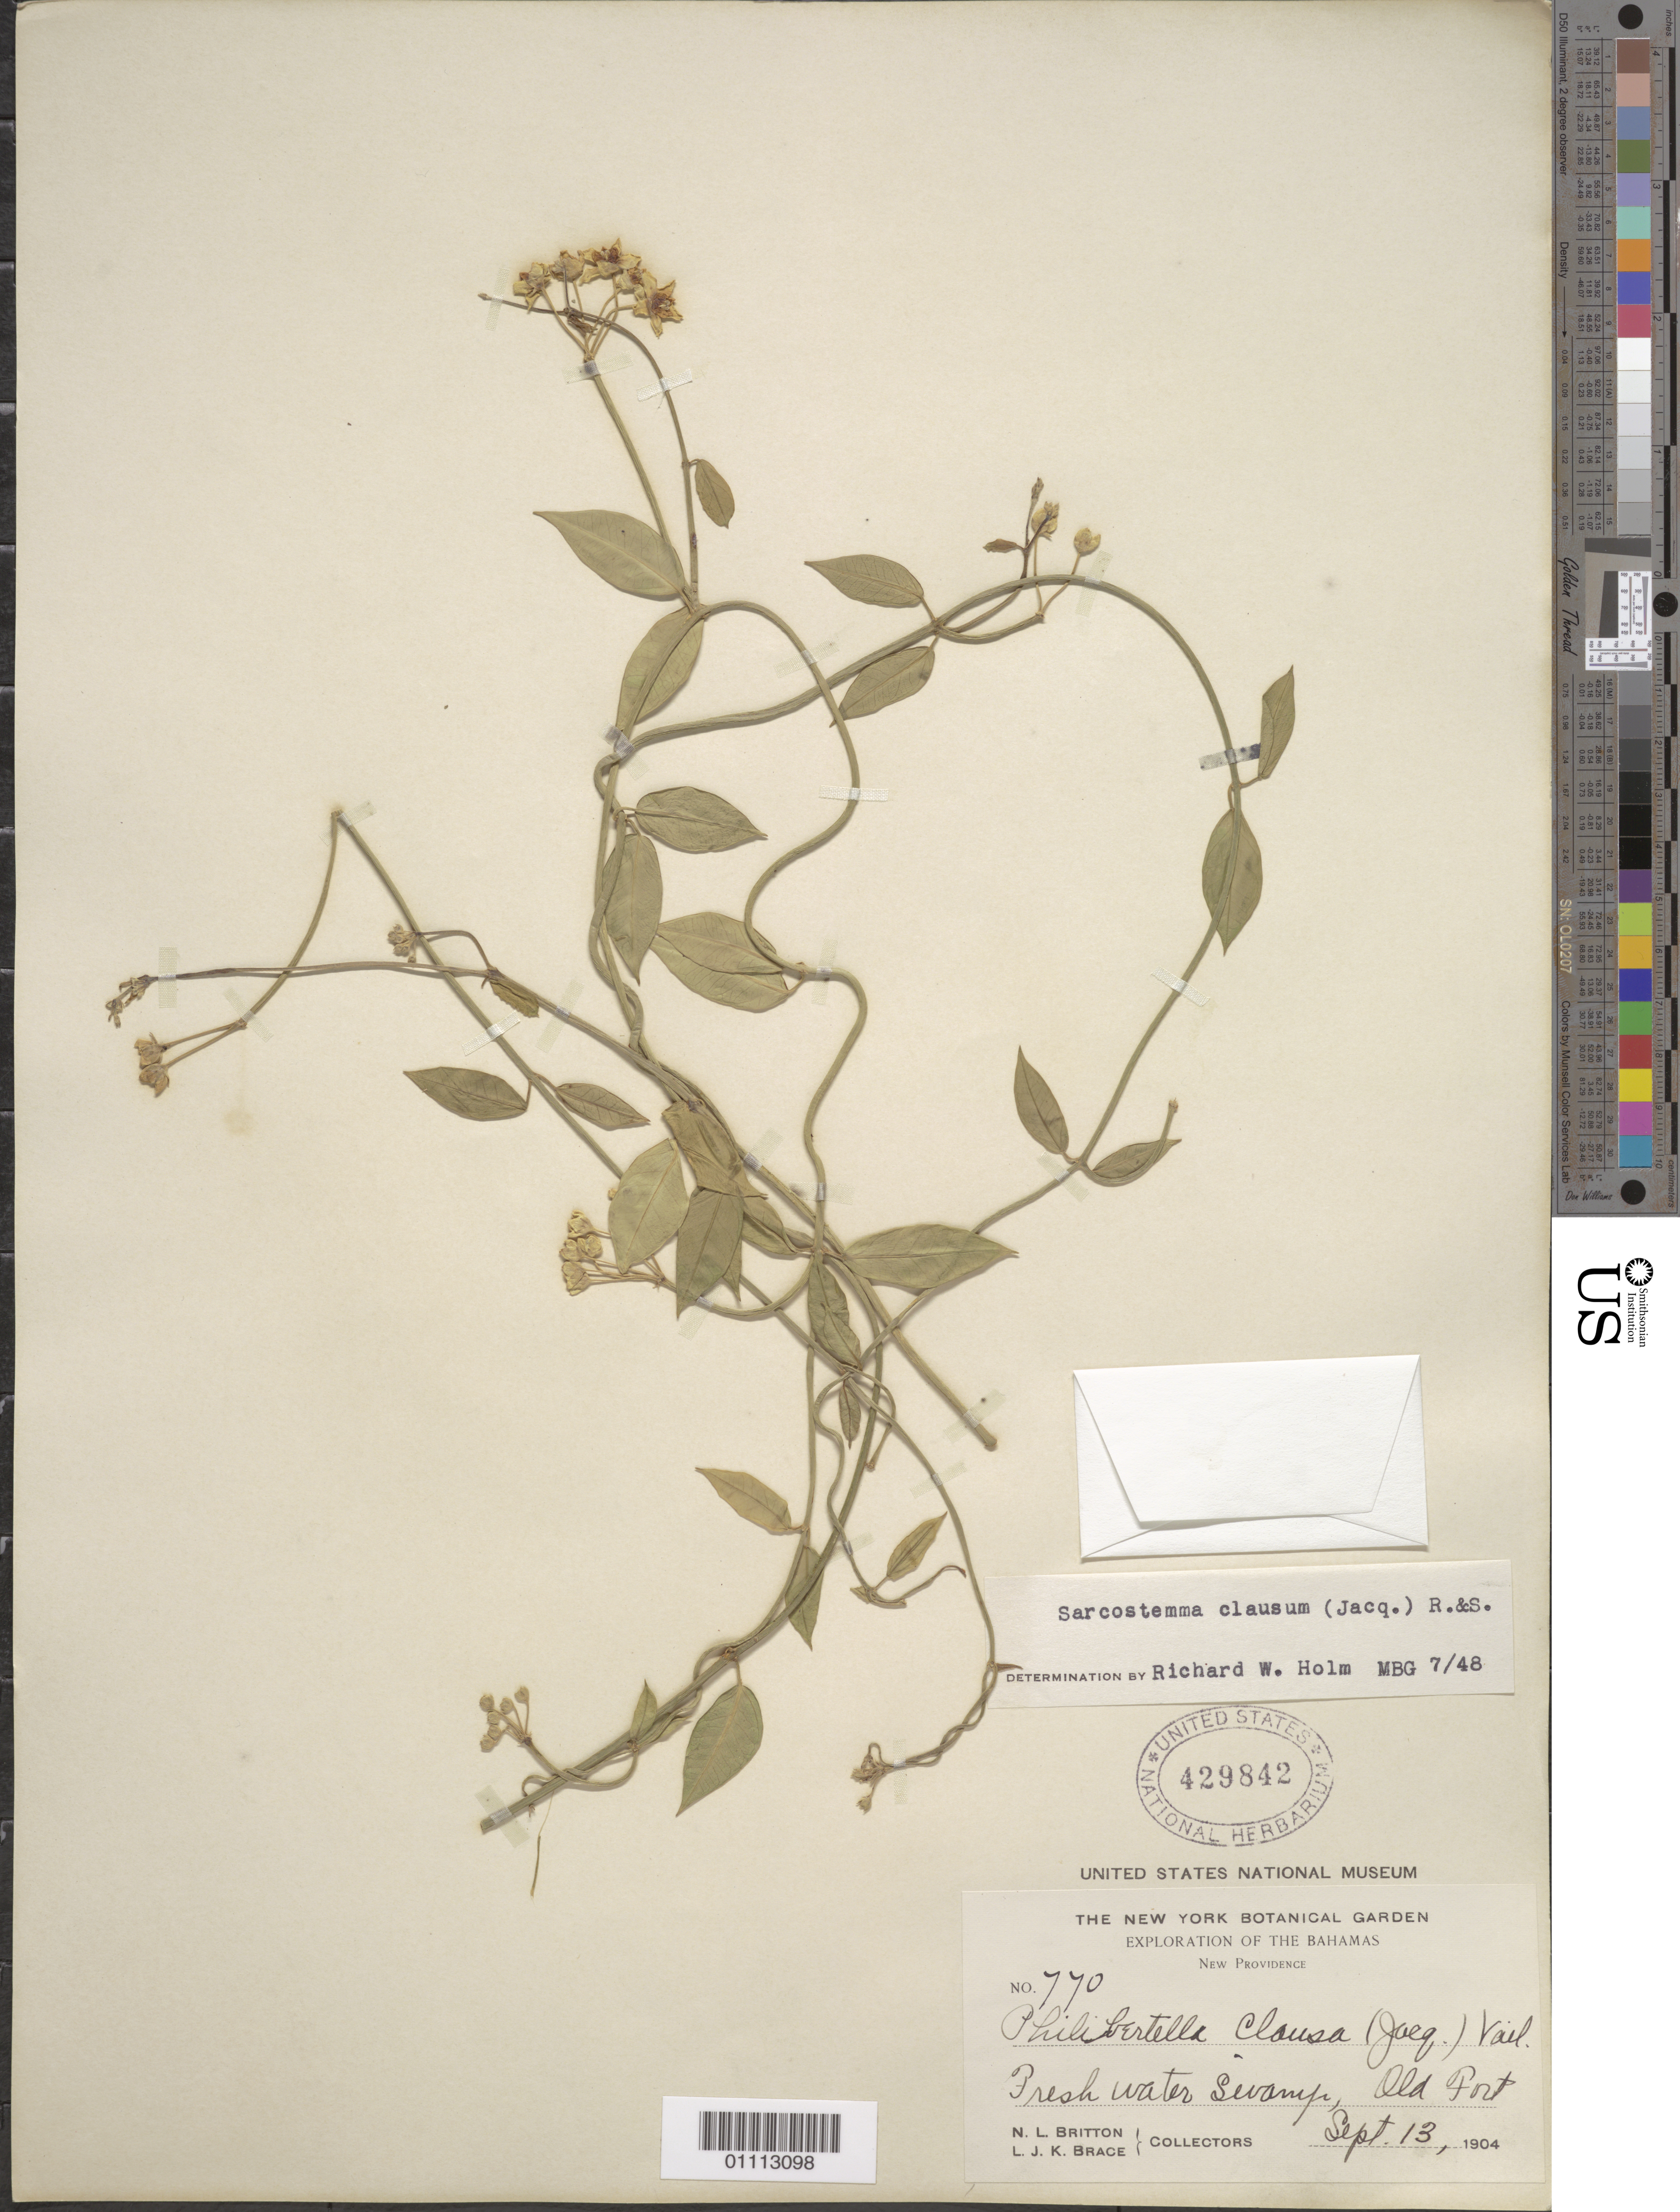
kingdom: Plantae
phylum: Tracheophyta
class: Magnoliopsida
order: Gentianales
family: Apocynaceae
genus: Sarcostemma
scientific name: Sarcostemma clausum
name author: (Jacq.) Schult.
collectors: N. Britton & L. J. K. Brace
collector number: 770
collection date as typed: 13 Sep 1904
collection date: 1904-09-13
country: Bahamas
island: New Providence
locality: Fresh water swamp, Old Fort.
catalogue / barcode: US 429842